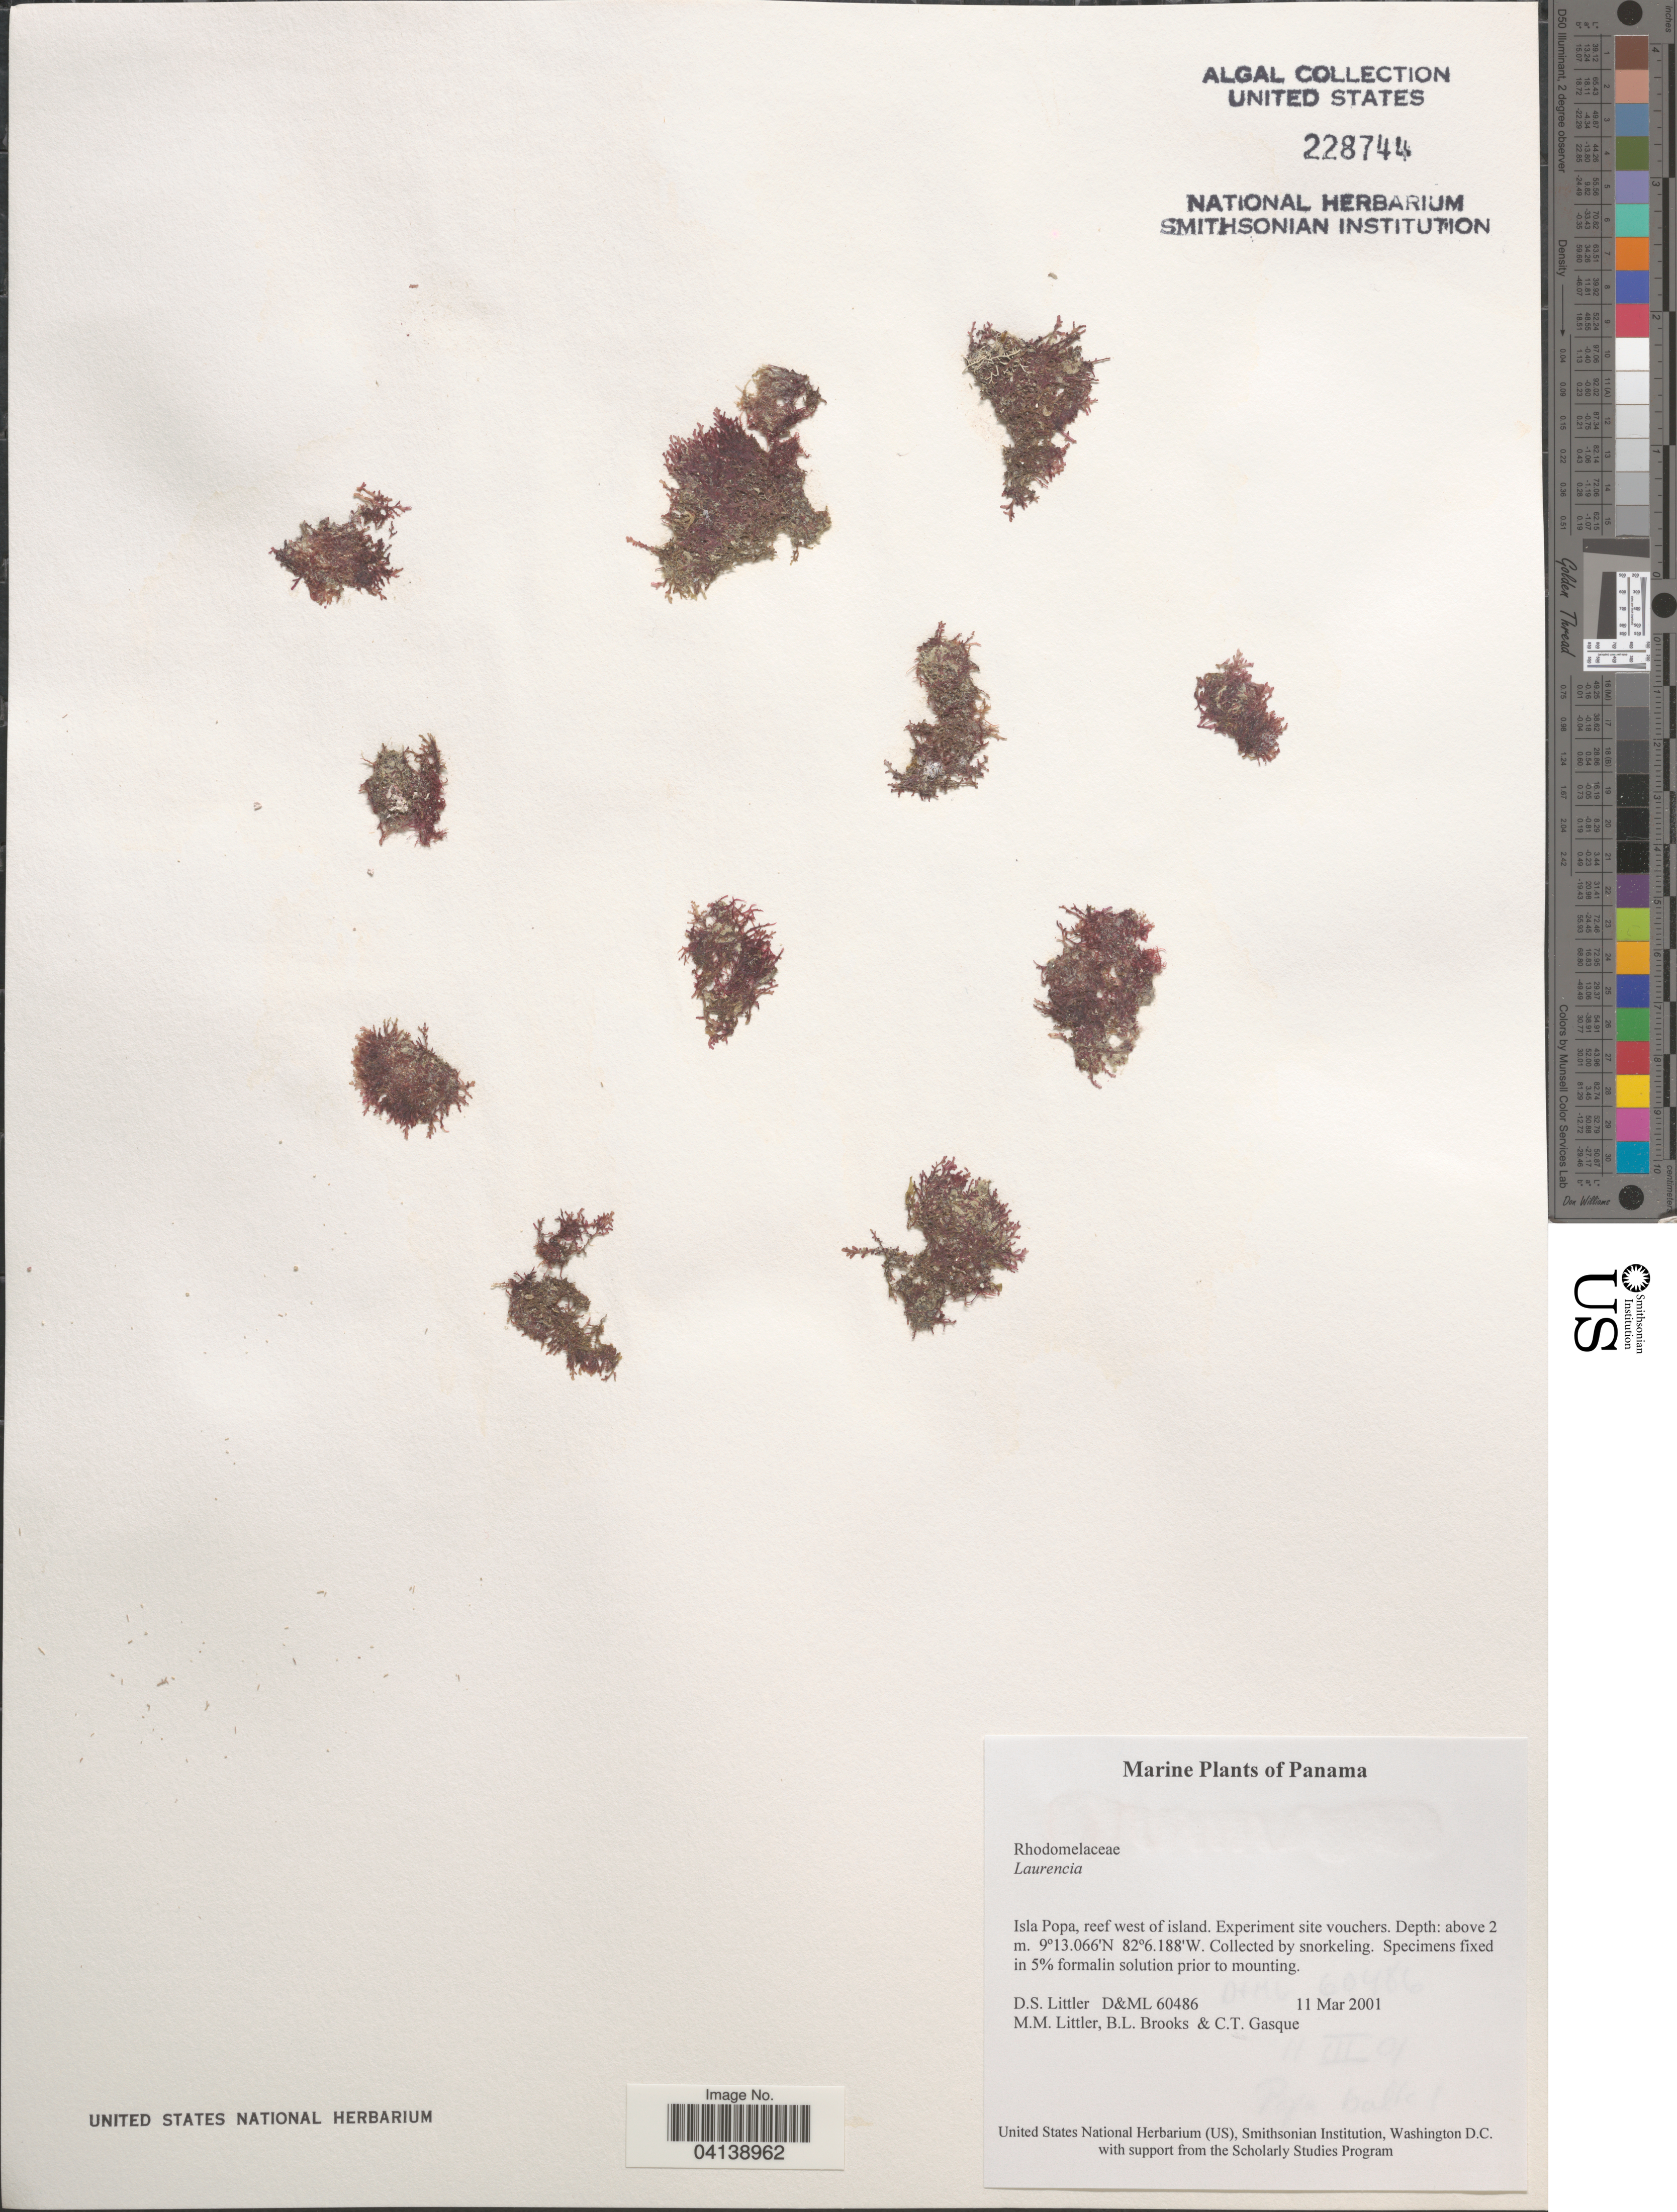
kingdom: Plantae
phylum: Rhodophyta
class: Florideophyceae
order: Ceramiales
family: Rhodomelaceae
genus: Laurencia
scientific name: Laurencia sp.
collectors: D. S. Littler, B. Brooks & C. Gasque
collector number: D&ML 60486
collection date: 2001-03-11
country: Panama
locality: Isla Popa, reef west of island.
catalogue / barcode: US 228744